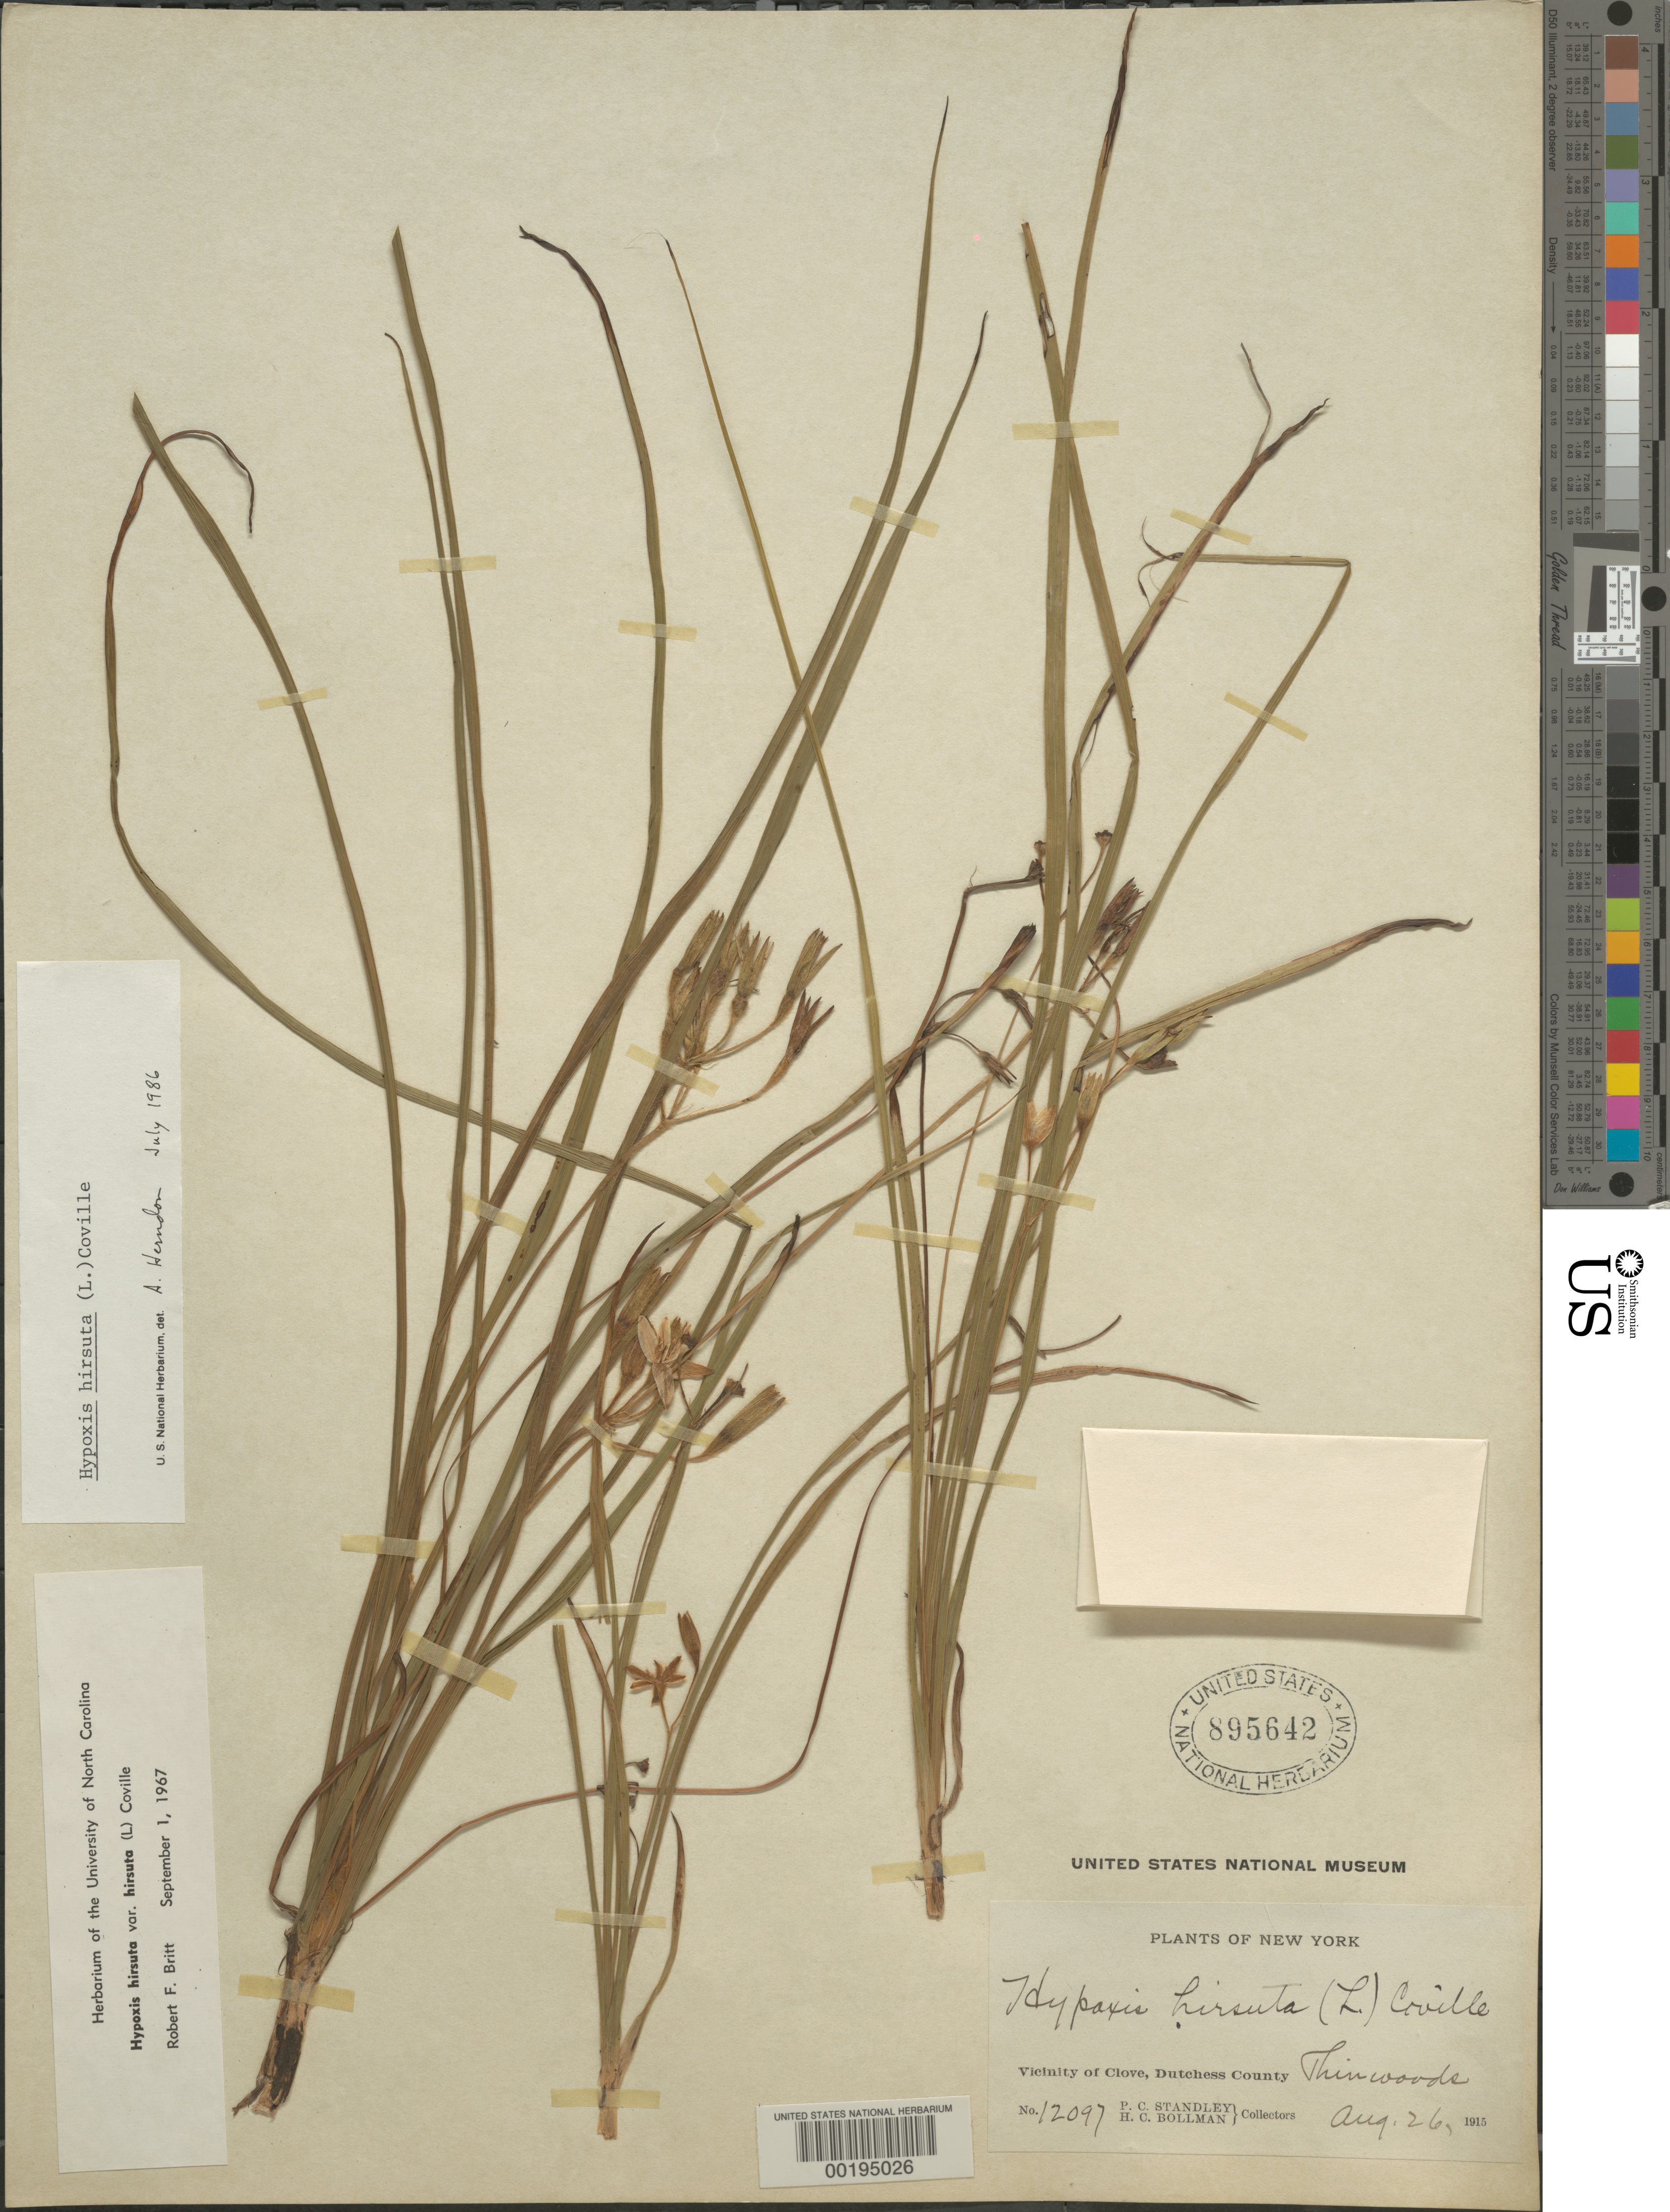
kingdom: Plantae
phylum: Tracheophyta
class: Liliopsida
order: Asparagales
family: Hypoxidaceae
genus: Hypoxis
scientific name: Hypoxis hirsuta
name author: (L.) Coville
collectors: P. C. Standley & H. C. Bollman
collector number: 12097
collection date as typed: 26 Aug 1915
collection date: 1915-08-26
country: United States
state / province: New York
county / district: Dutchess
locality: Vicinity of clove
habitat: Thin woods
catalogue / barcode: US 895642